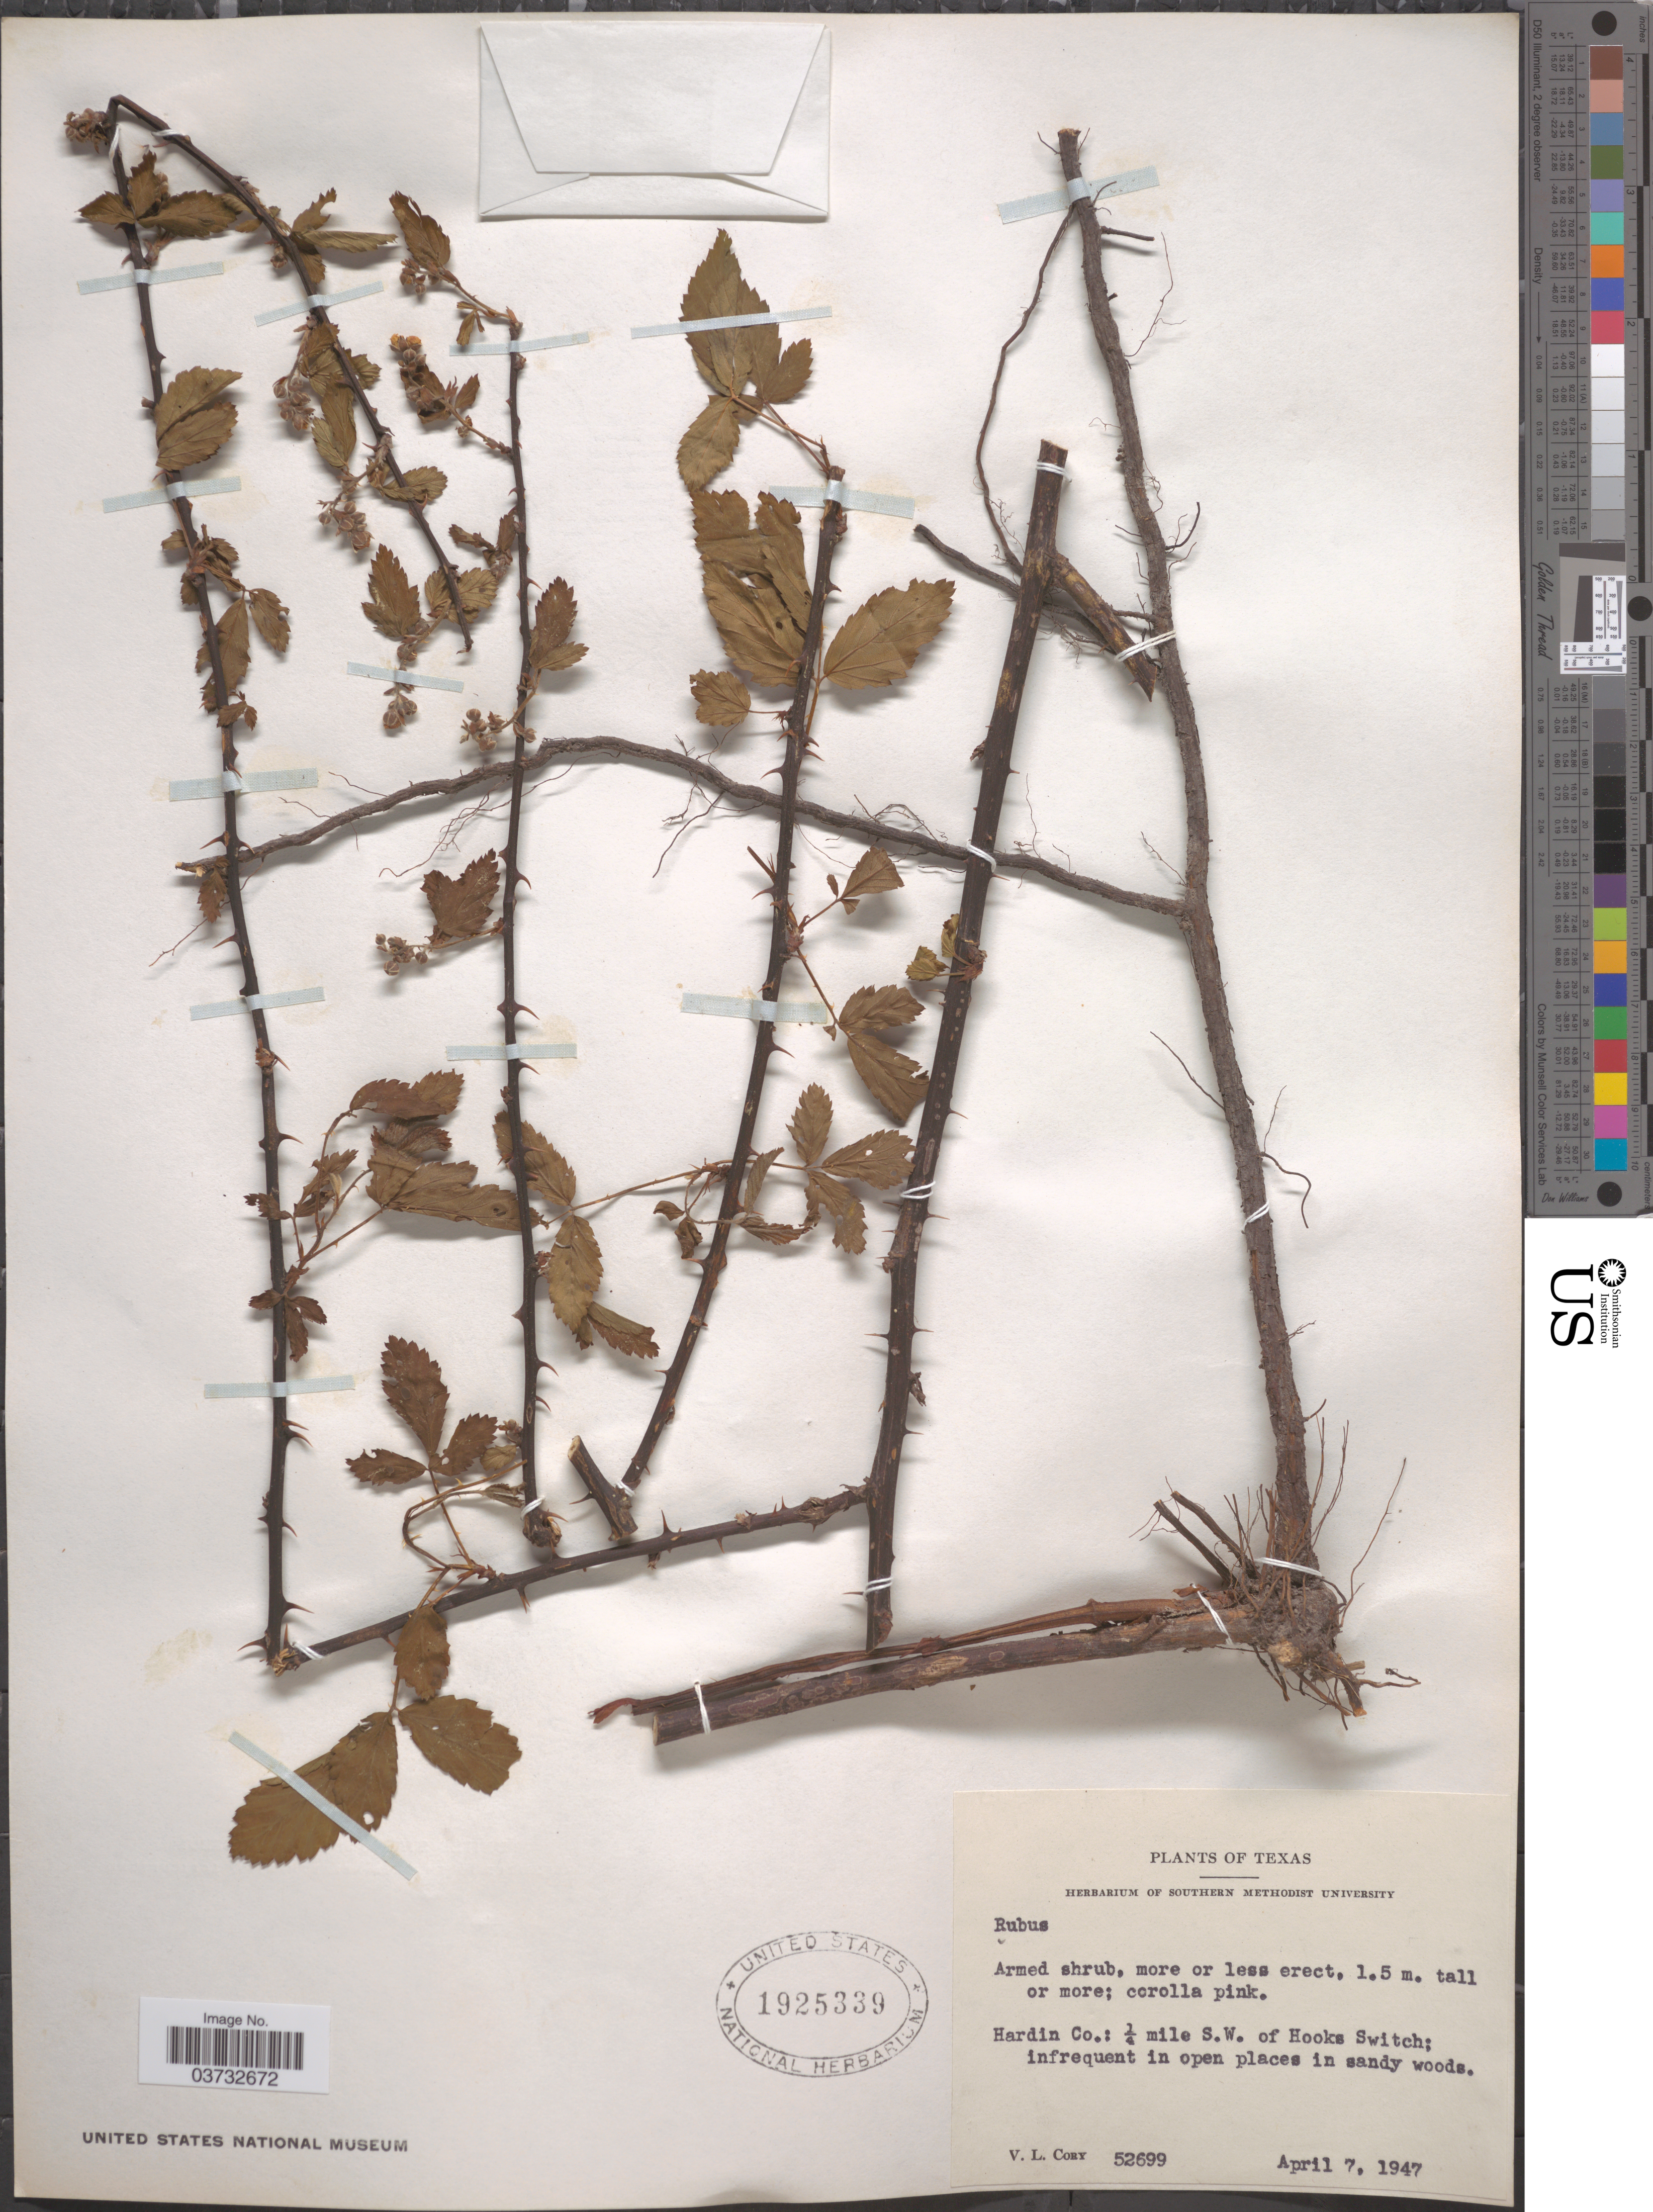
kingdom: Plantae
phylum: Tracheophyta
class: Magnoliopsida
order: Rosales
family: Rosaceae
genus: Rubus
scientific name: Rubus sp.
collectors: V. Cory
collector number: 52699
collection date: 1947-04-07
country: United States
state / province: Texas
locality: Hardin Co.: ¼ mile S.W. of Hooks Switch.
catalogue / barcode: US 1925339